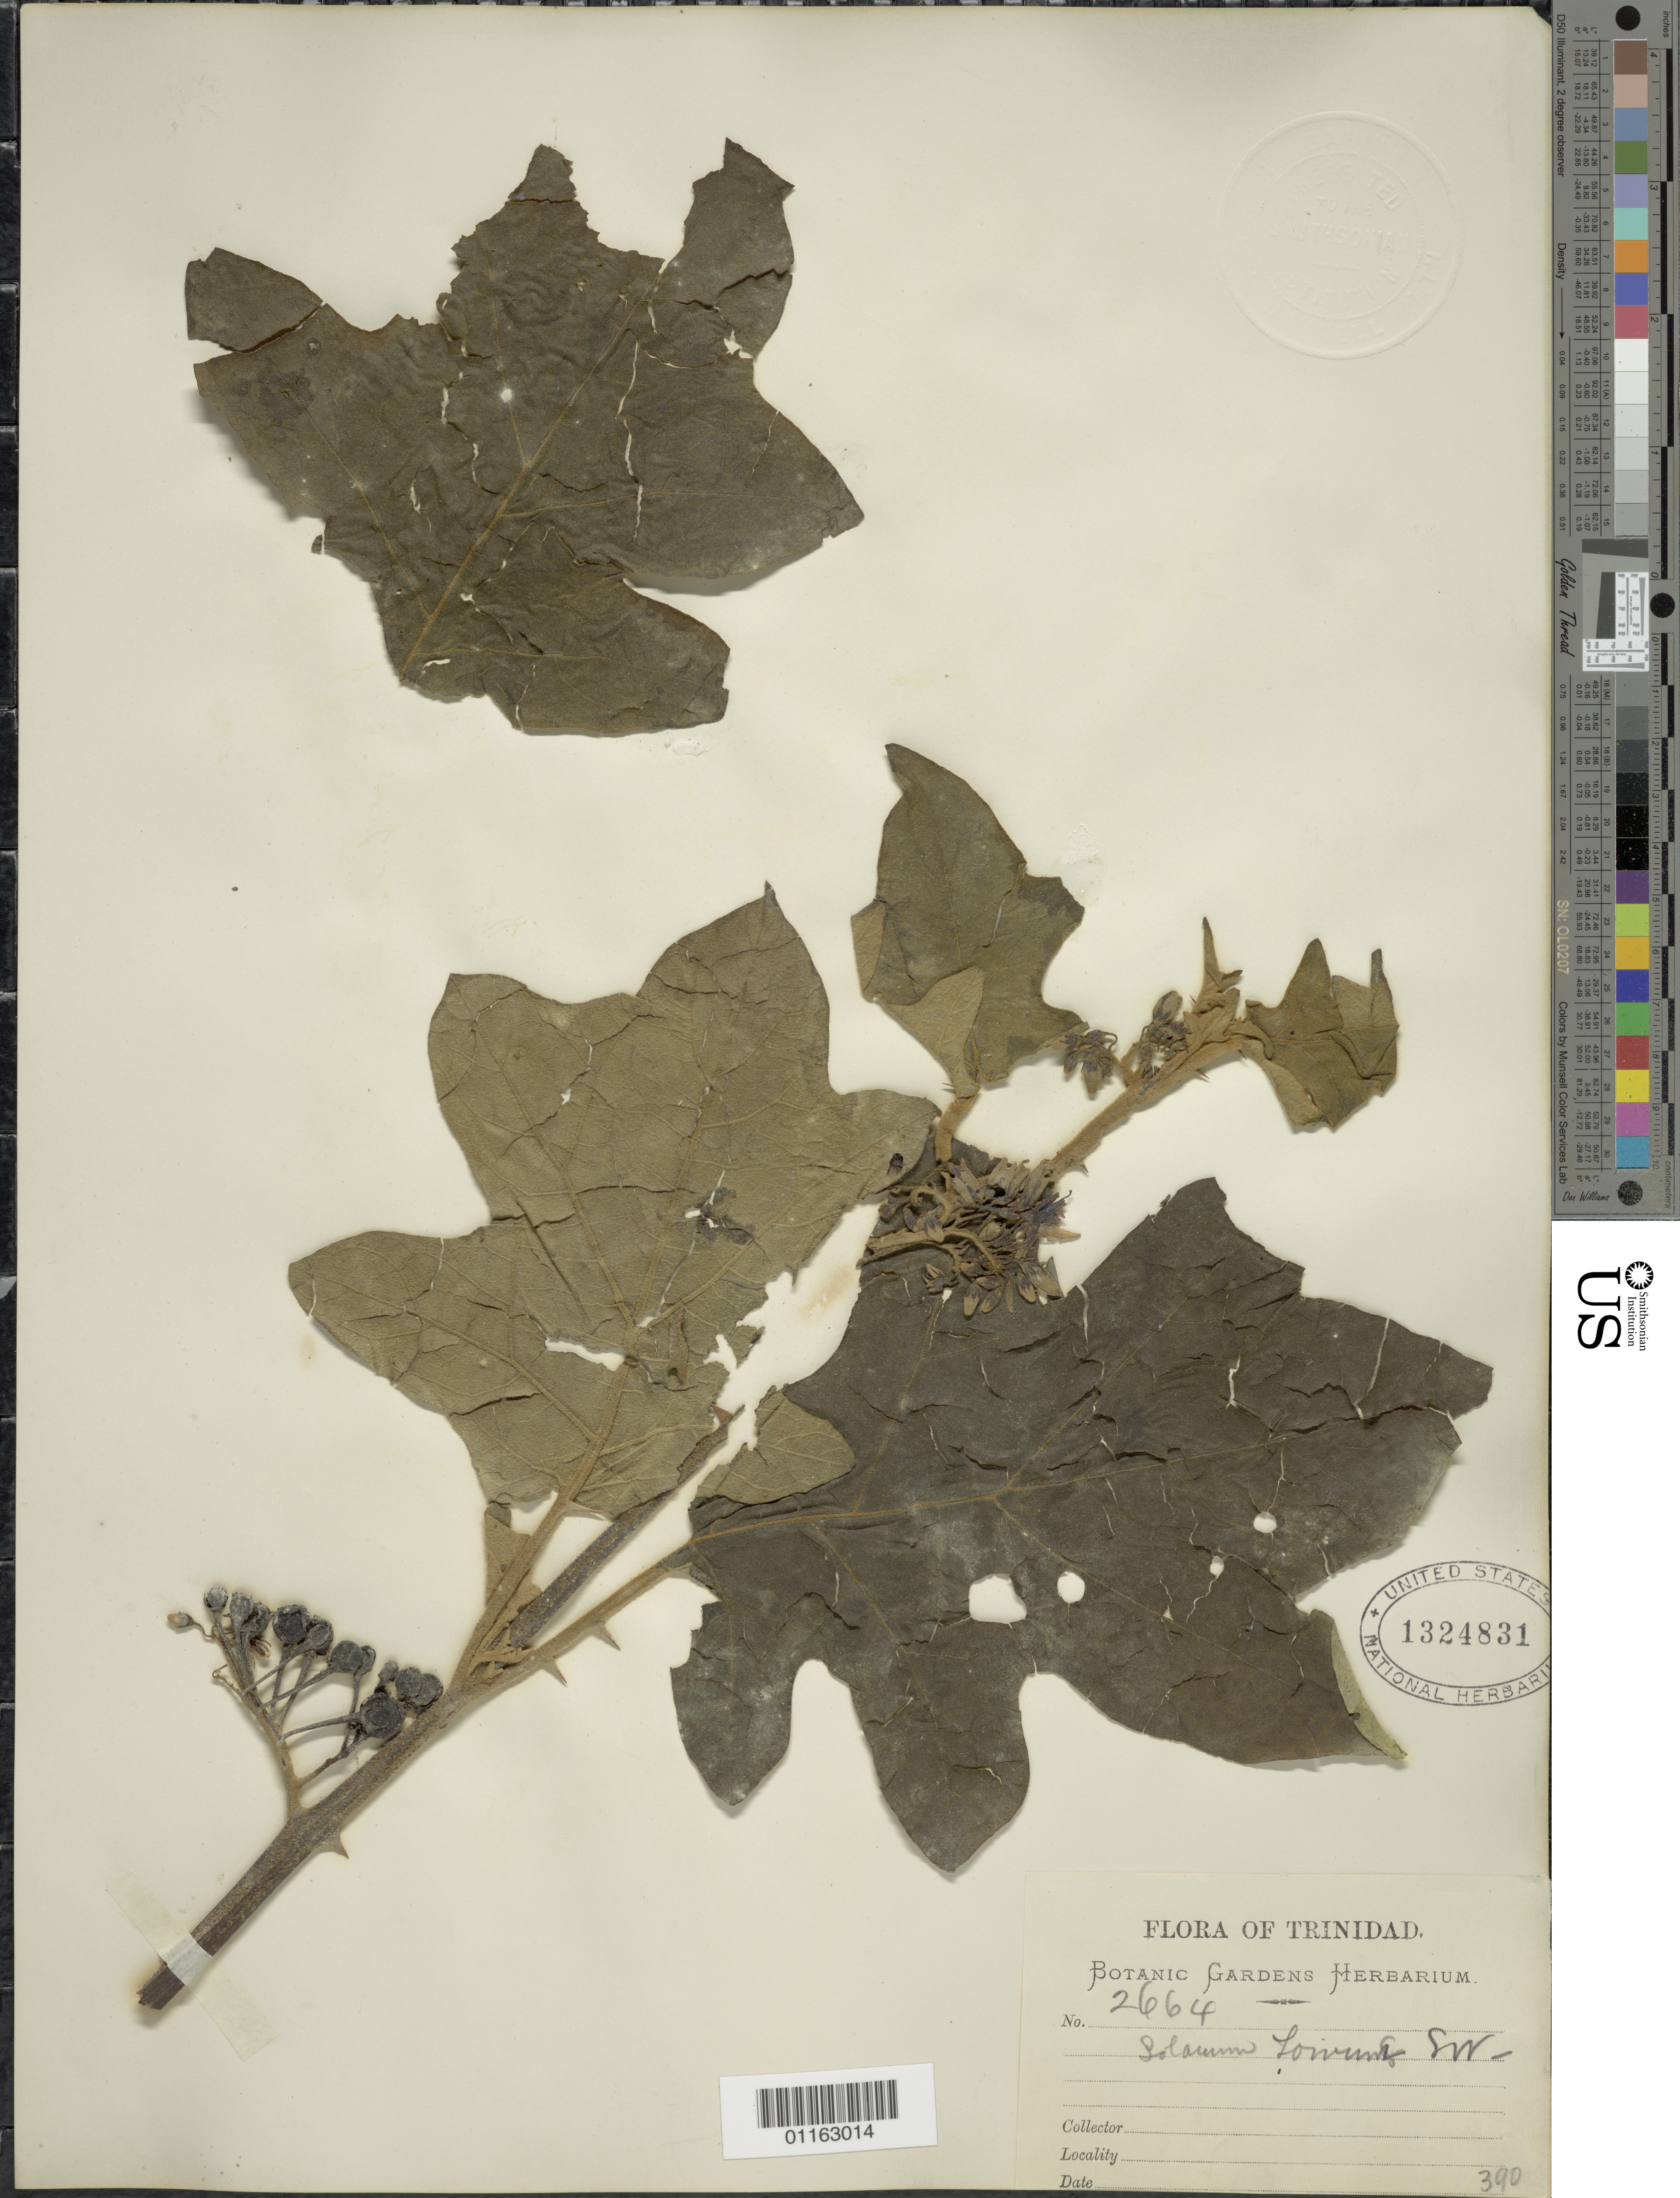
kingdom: Plantae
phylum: Tracheophyta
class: Magnoliopsida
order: Solanales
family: Solanaceae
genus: Solanum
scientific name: Solanum torvum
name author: Sw.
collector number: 2664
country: Trinidad and Tobago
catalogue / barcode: US 1324831